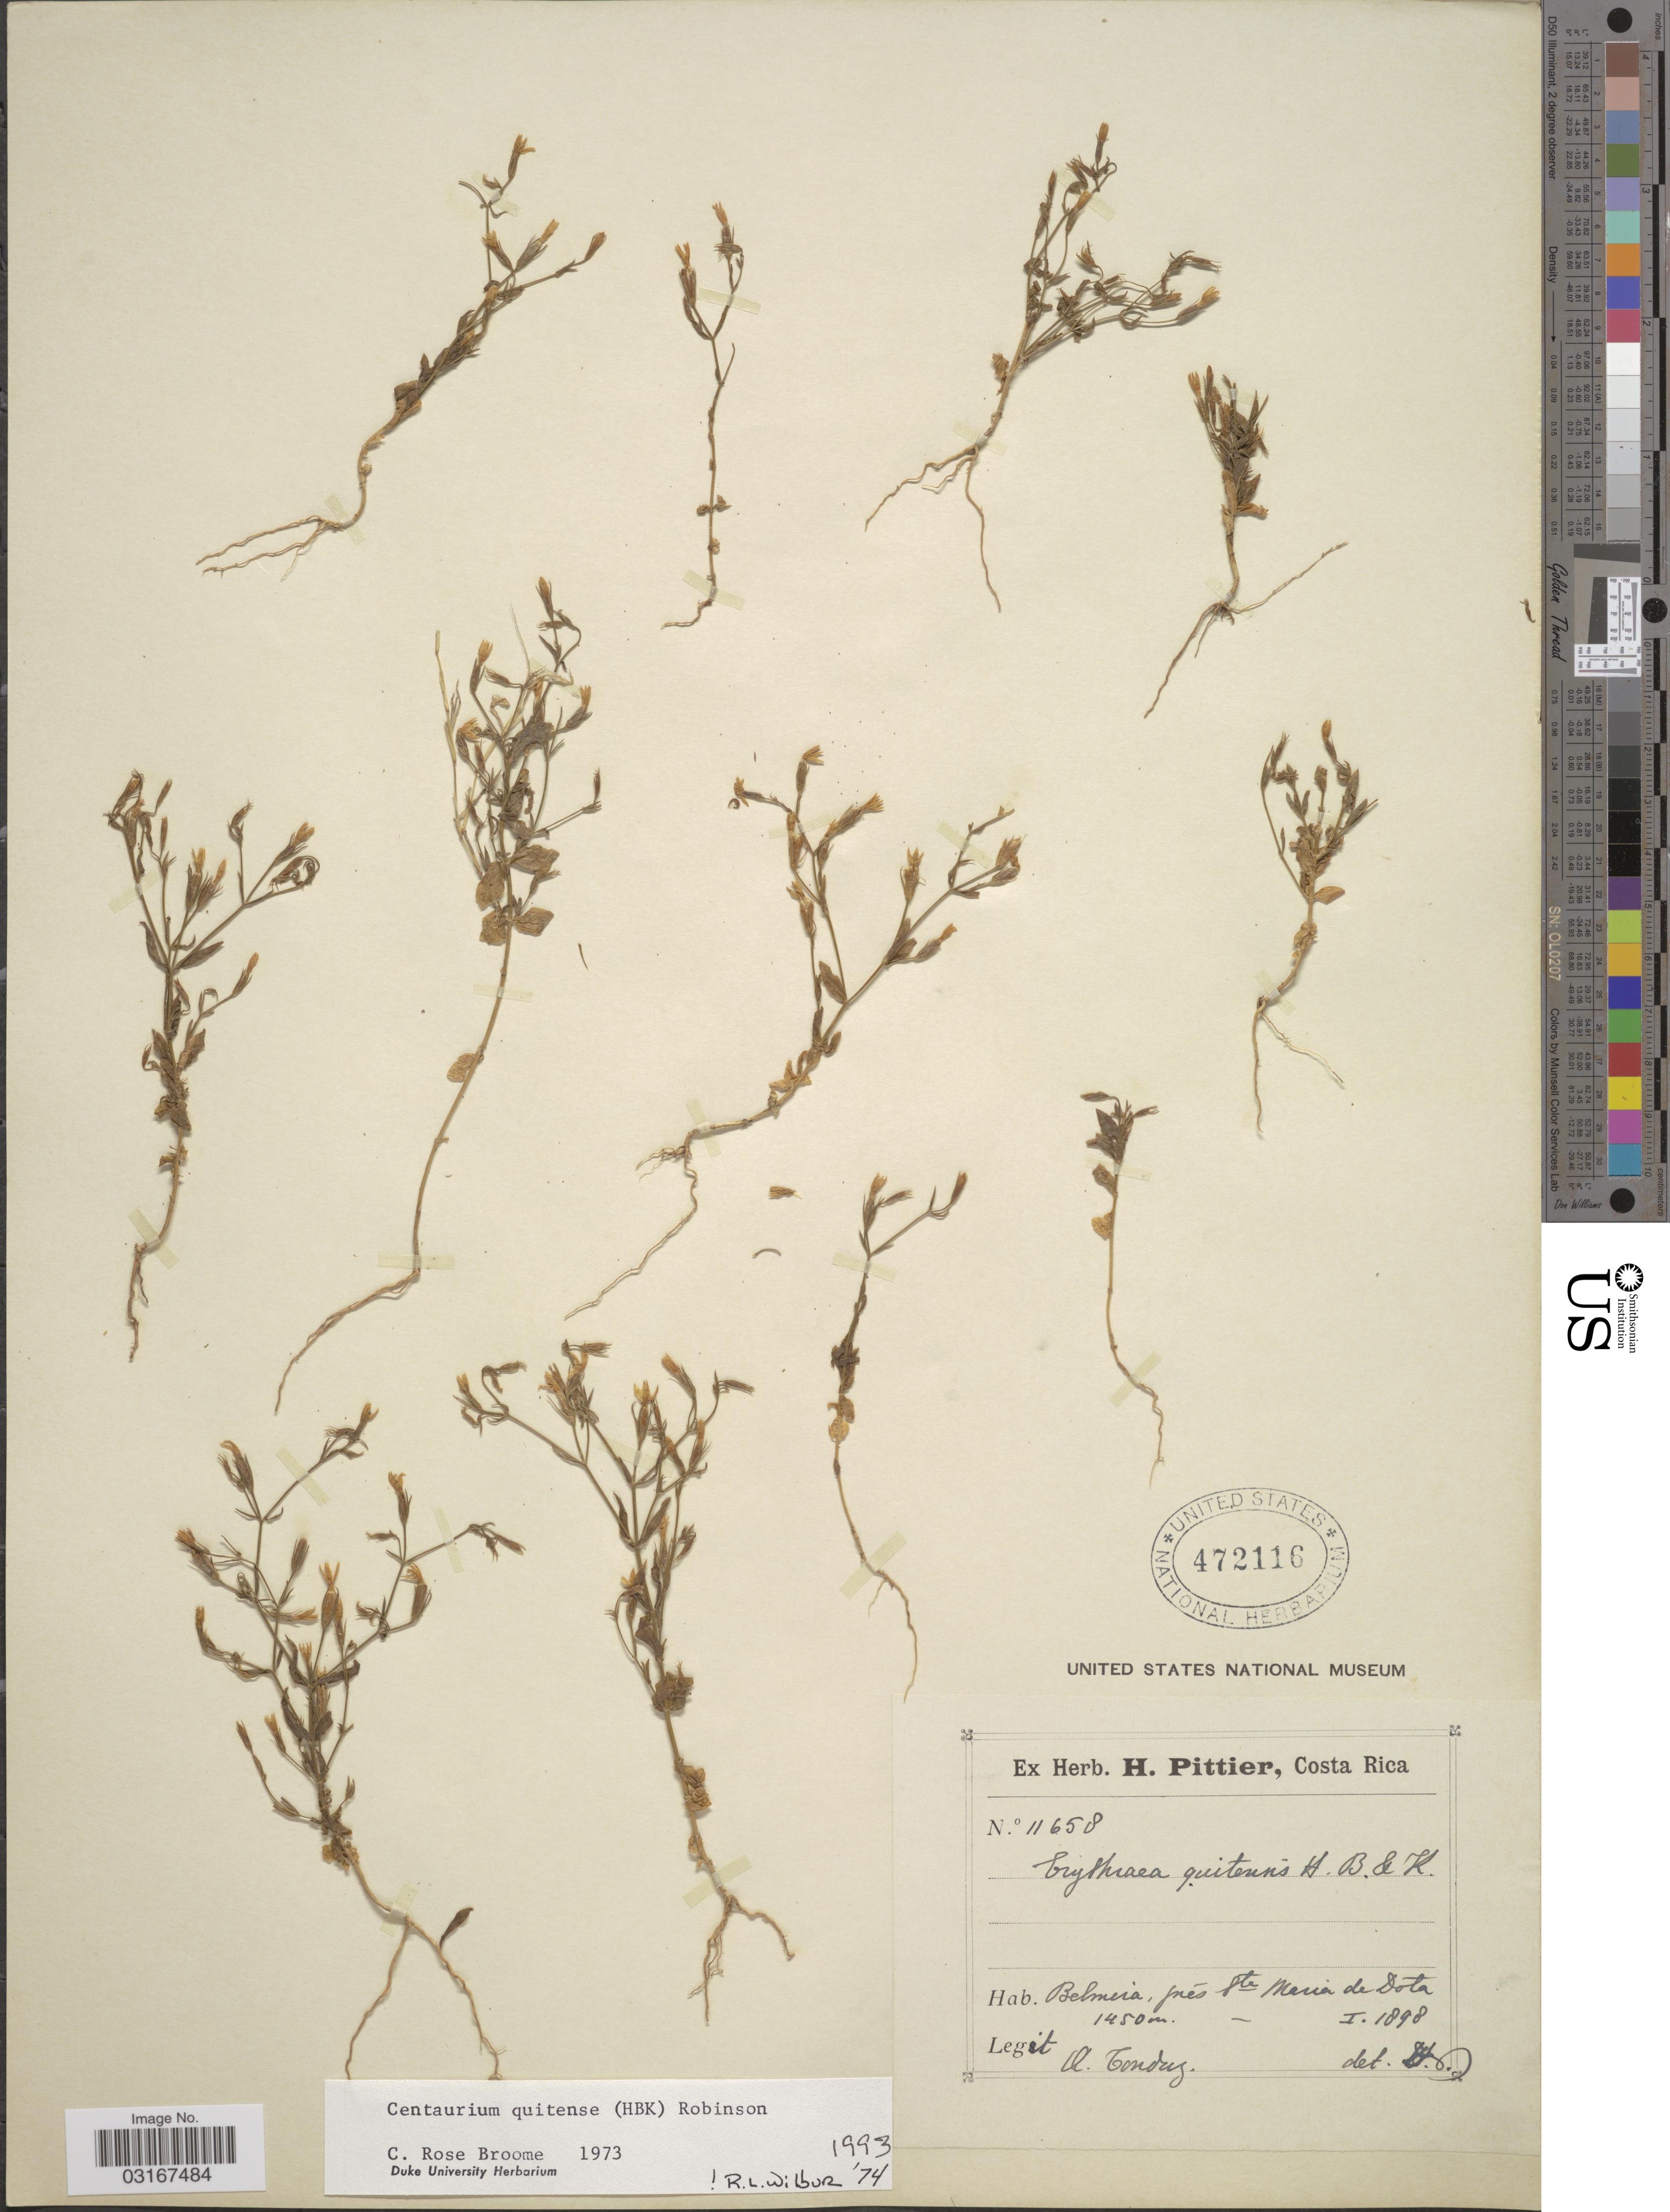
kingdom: Plantae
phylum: Tracheophyta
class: Magnoliopsida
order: Gentianales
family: Gentianaceae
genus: Centaurium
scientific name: Centaurium quitense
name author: (Kunth) B.L. Rob.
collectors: A. Tonduz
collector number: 11658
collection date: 1898-01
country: Costa Rica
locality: Belmira, prés Sta Maria de Dota.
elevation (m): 1450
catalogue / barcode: US 472116